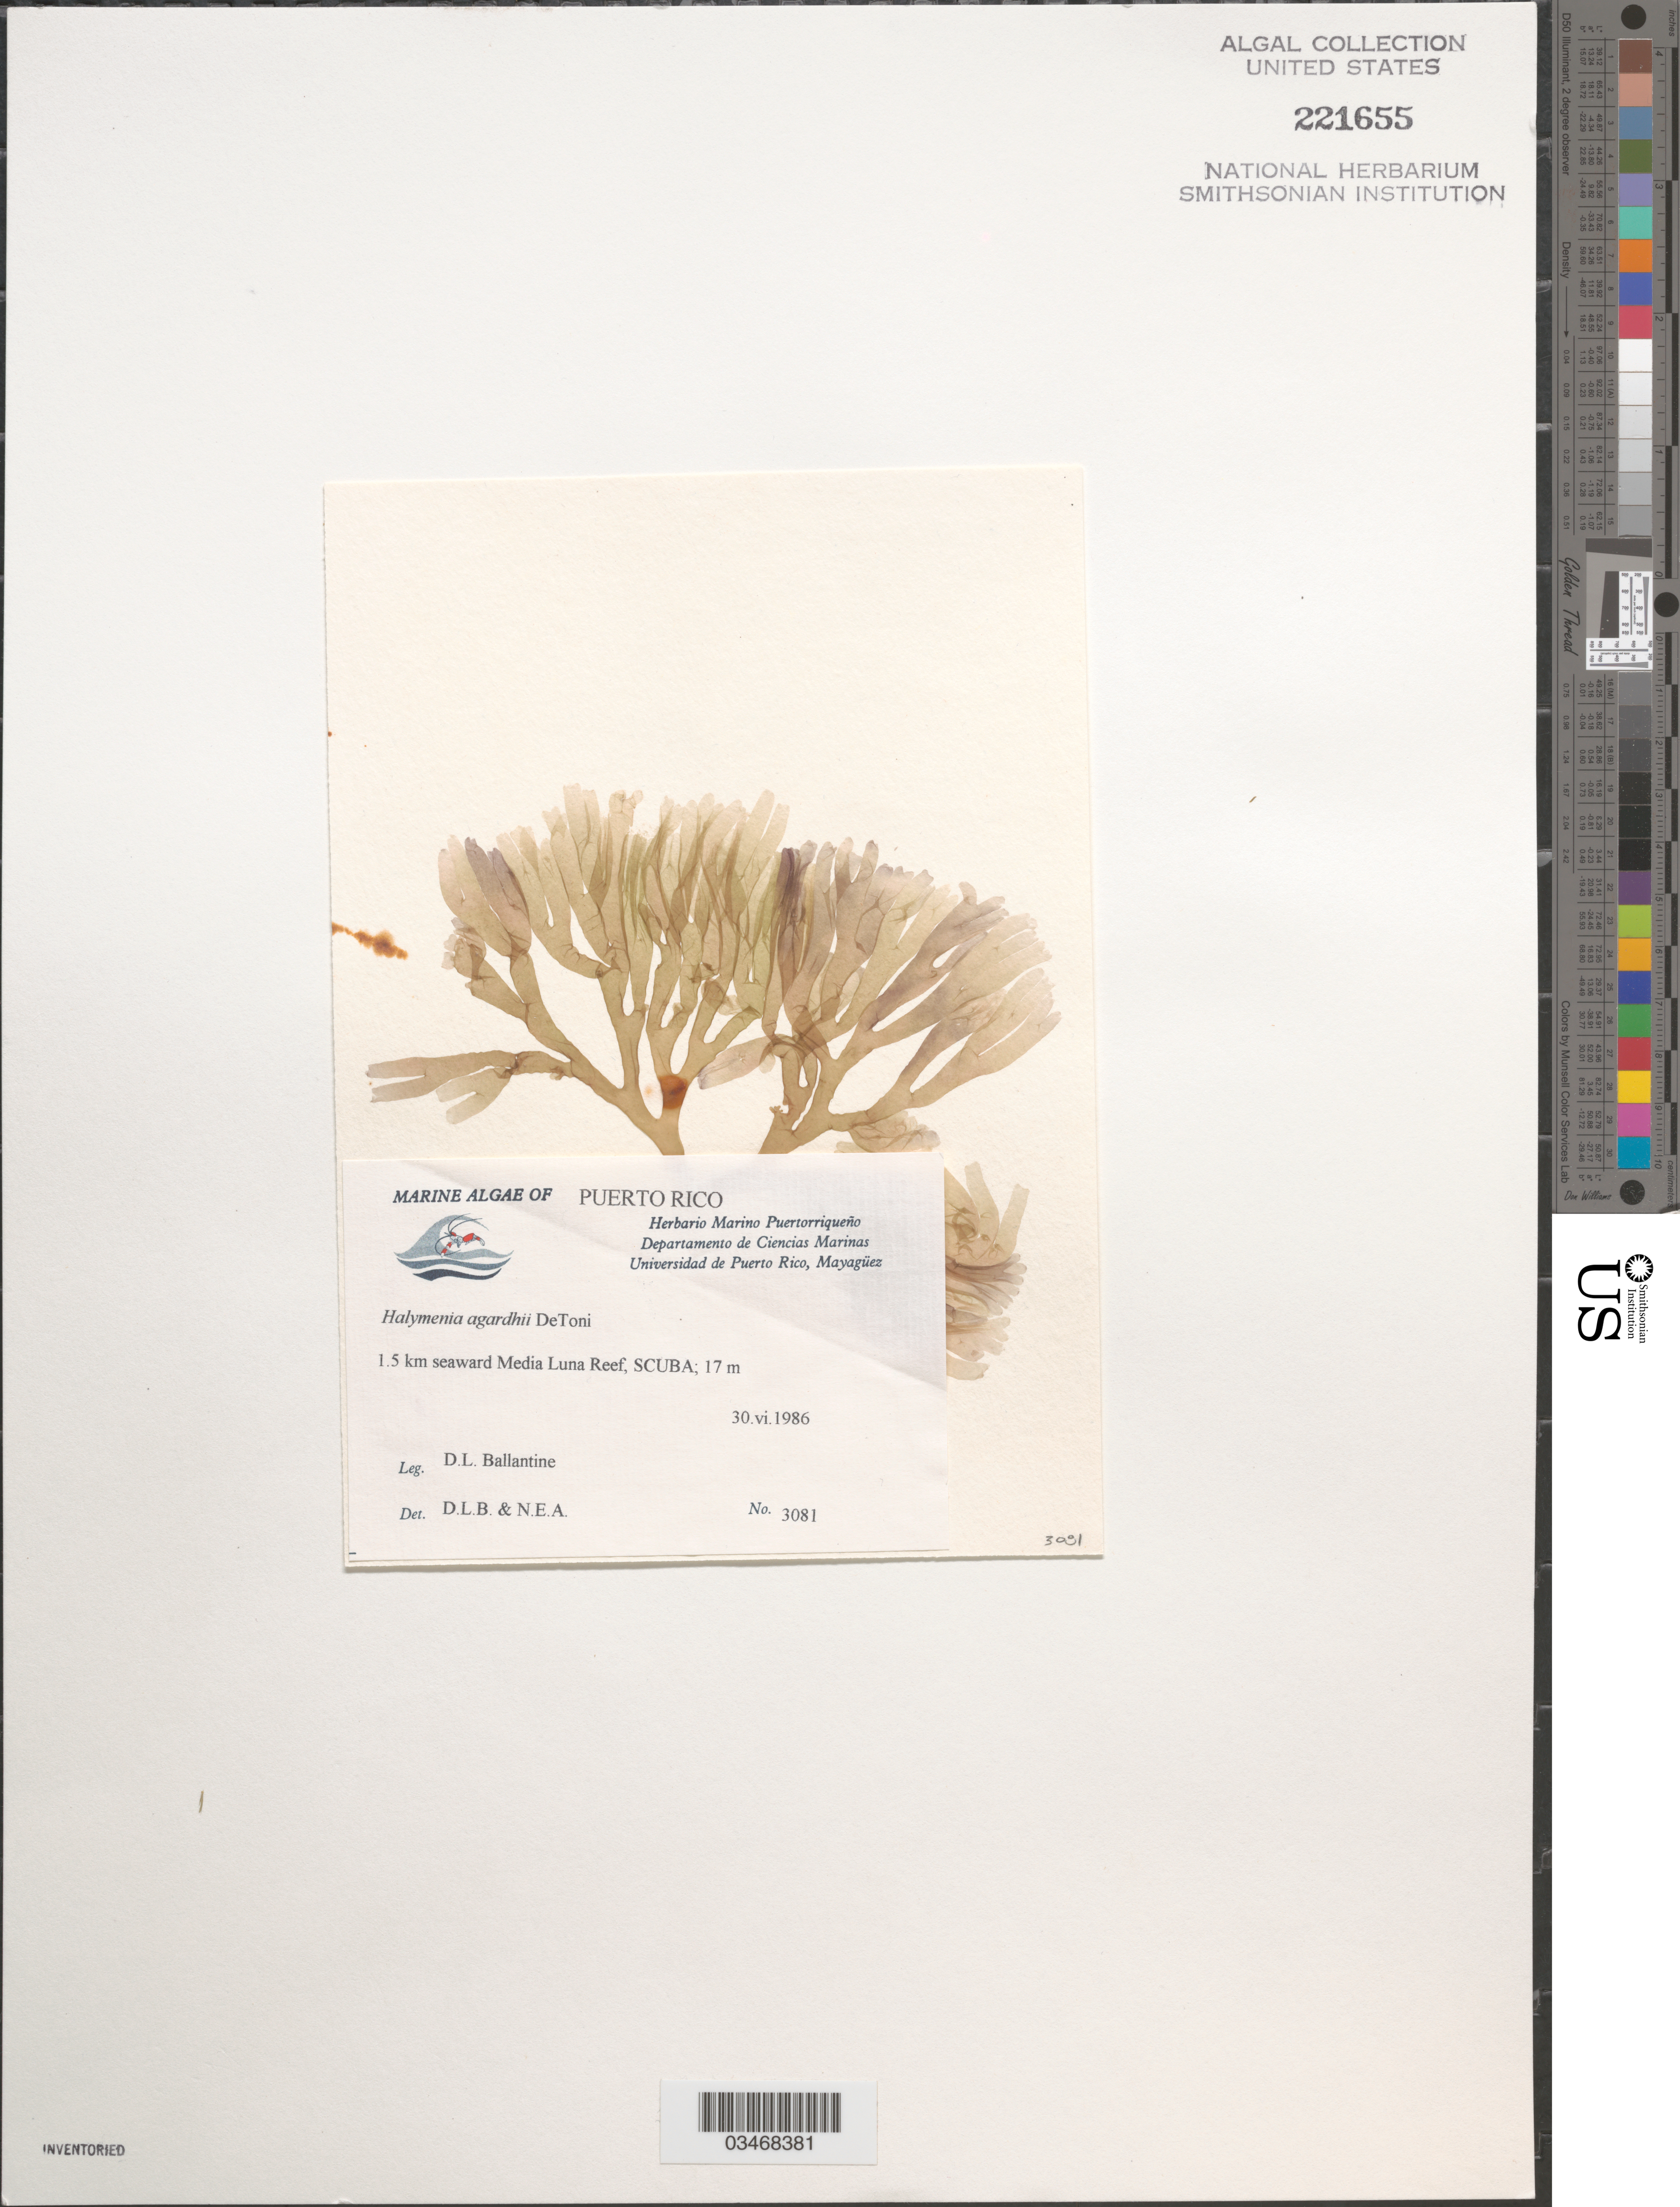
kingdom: Plantae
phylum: Rhodophyta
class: Florideophyceae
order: Sebdeniales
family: Sebdeniaceae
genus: Sebdenia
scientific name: Sebdenia flabellata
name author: (J. Agardh) P.G. Parkinson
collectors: D.L. Ballantine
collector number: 3081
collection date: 1986-06-30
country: Puerto Rico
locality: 1.5 km seaward Media Luna Reef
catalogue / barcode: US 221655